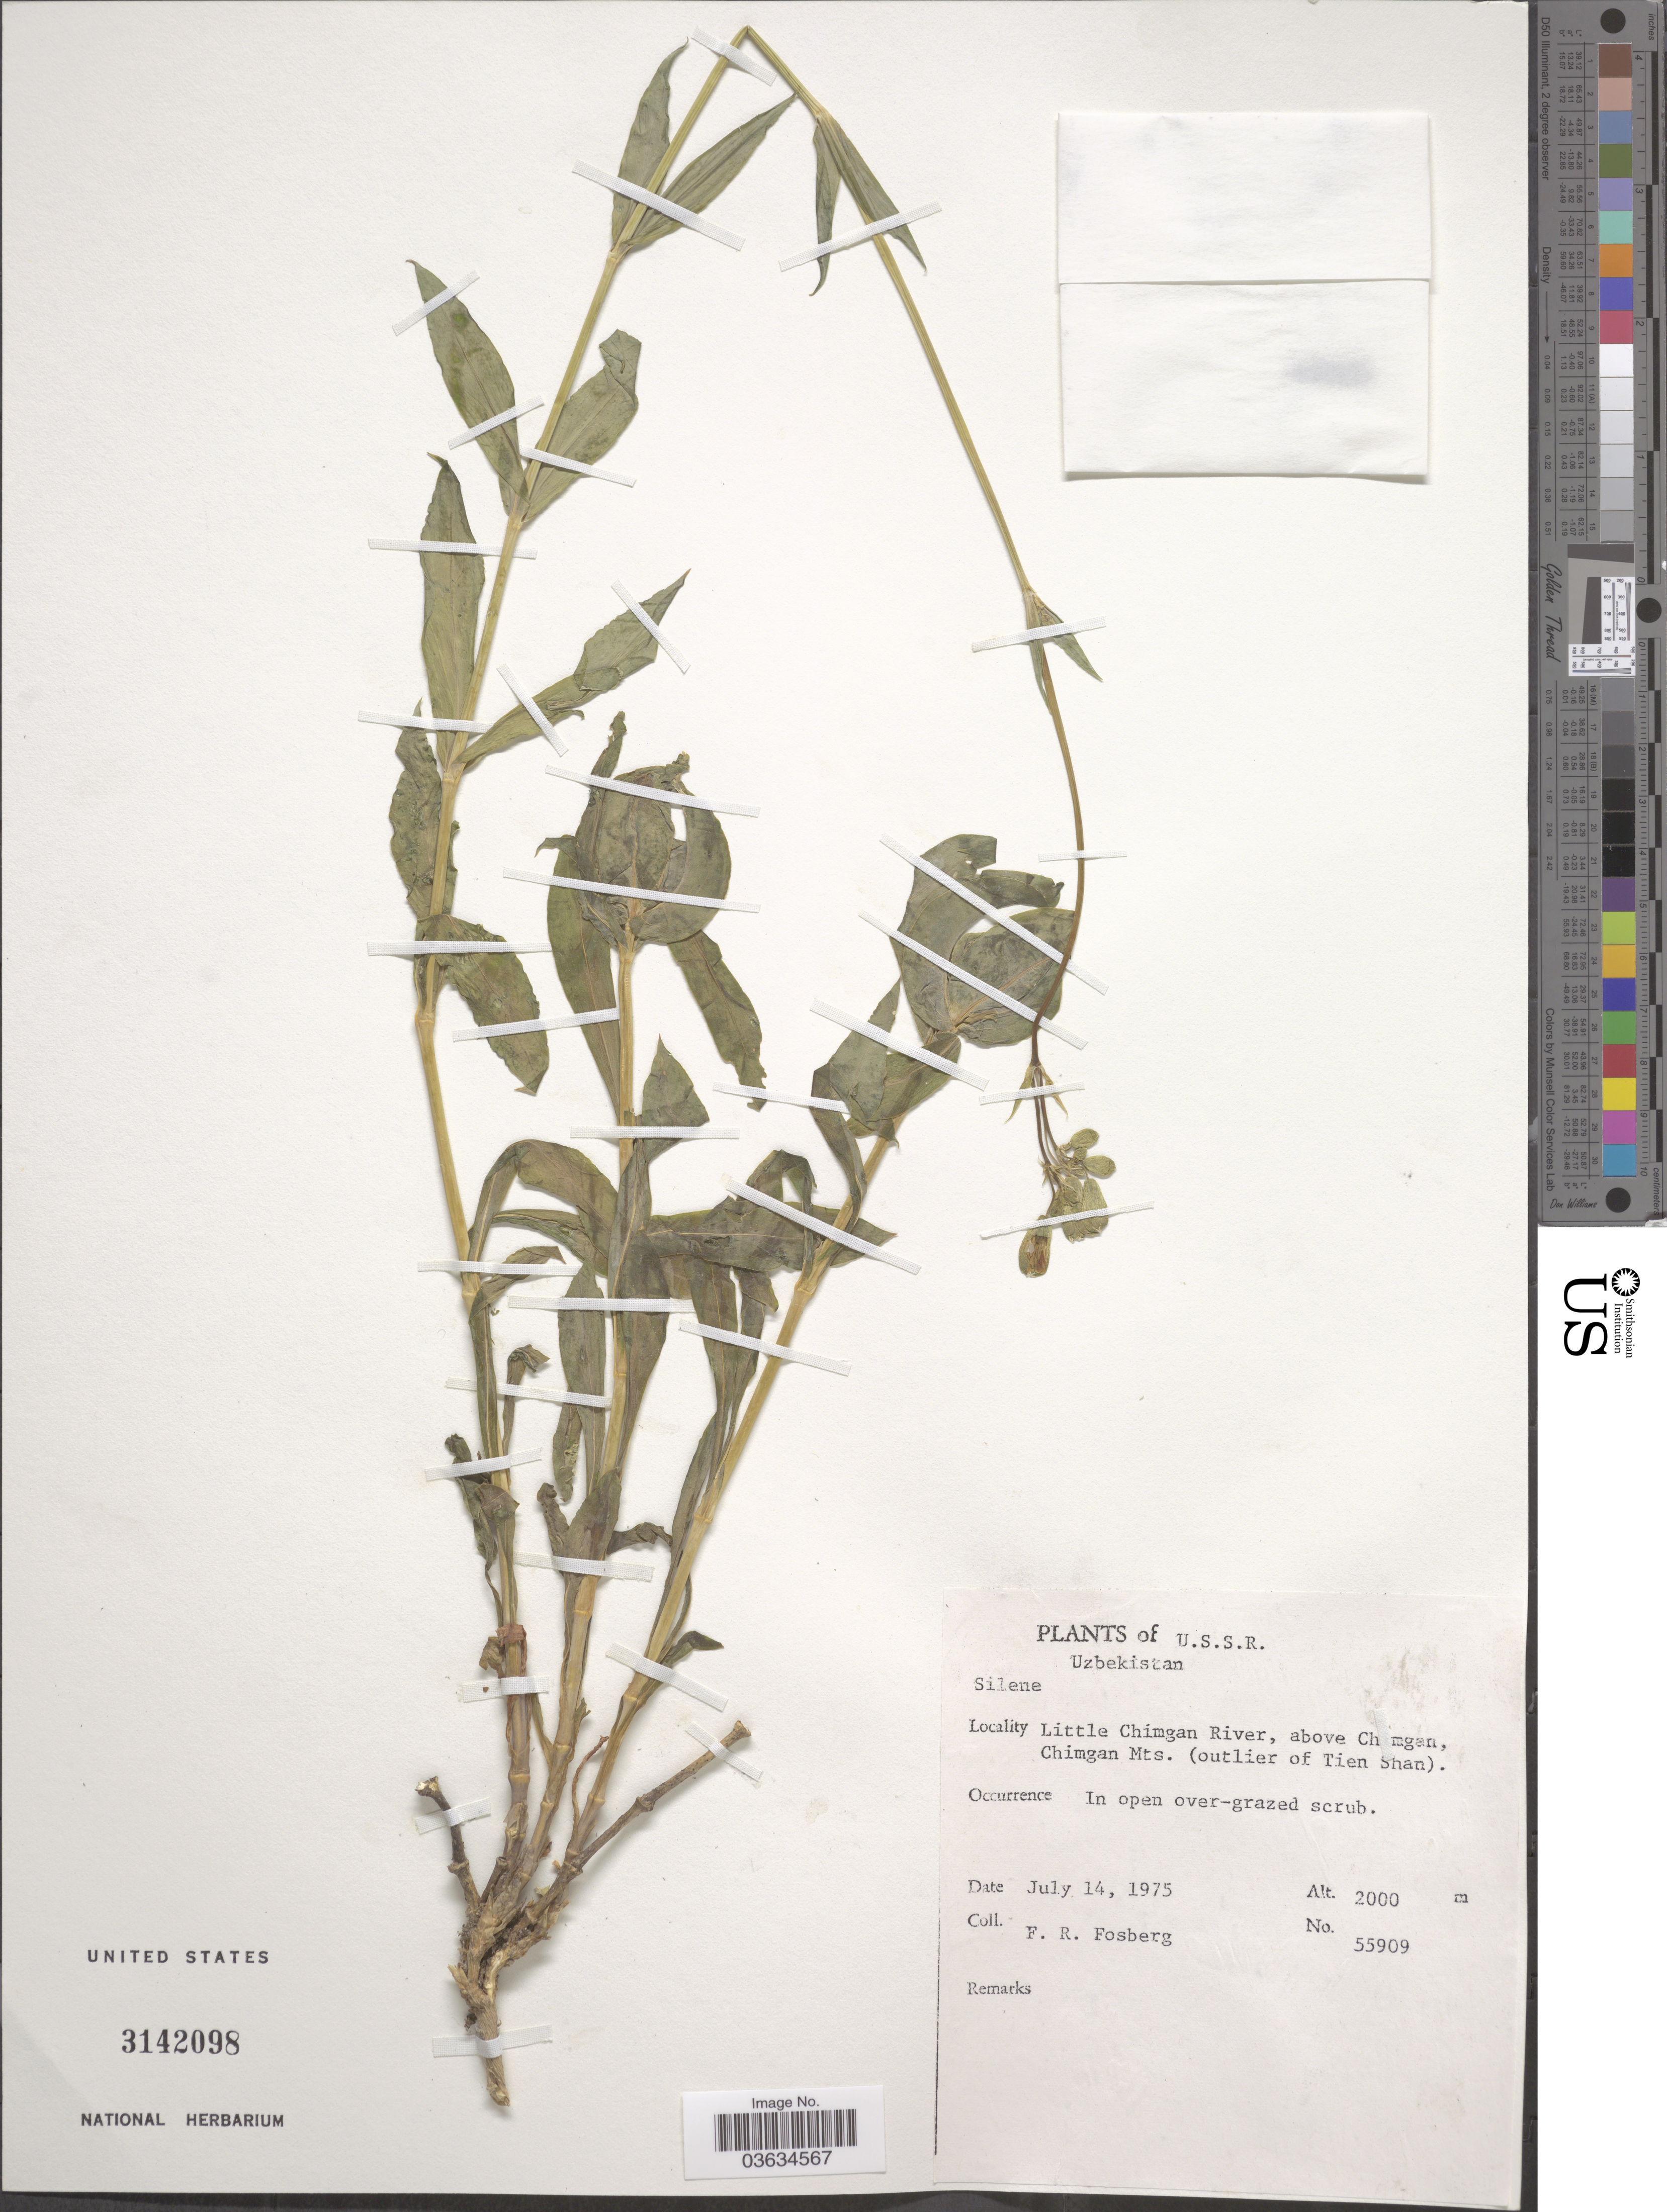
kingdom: Plantae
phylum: Tracheophyta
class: Magnoliopsida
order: Caryophyllales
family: Caryophyllaceae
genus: Silene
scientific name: Silene sp.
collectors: F. R. Fosberg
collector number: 55909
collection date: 1975-07-14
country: Uzbekistan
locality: U.S.S.R. Little Chimgan River, above Chimgan, Chimgan Mts. (outlier of Tien Shan).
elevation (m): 2000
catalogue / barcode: US 3142098